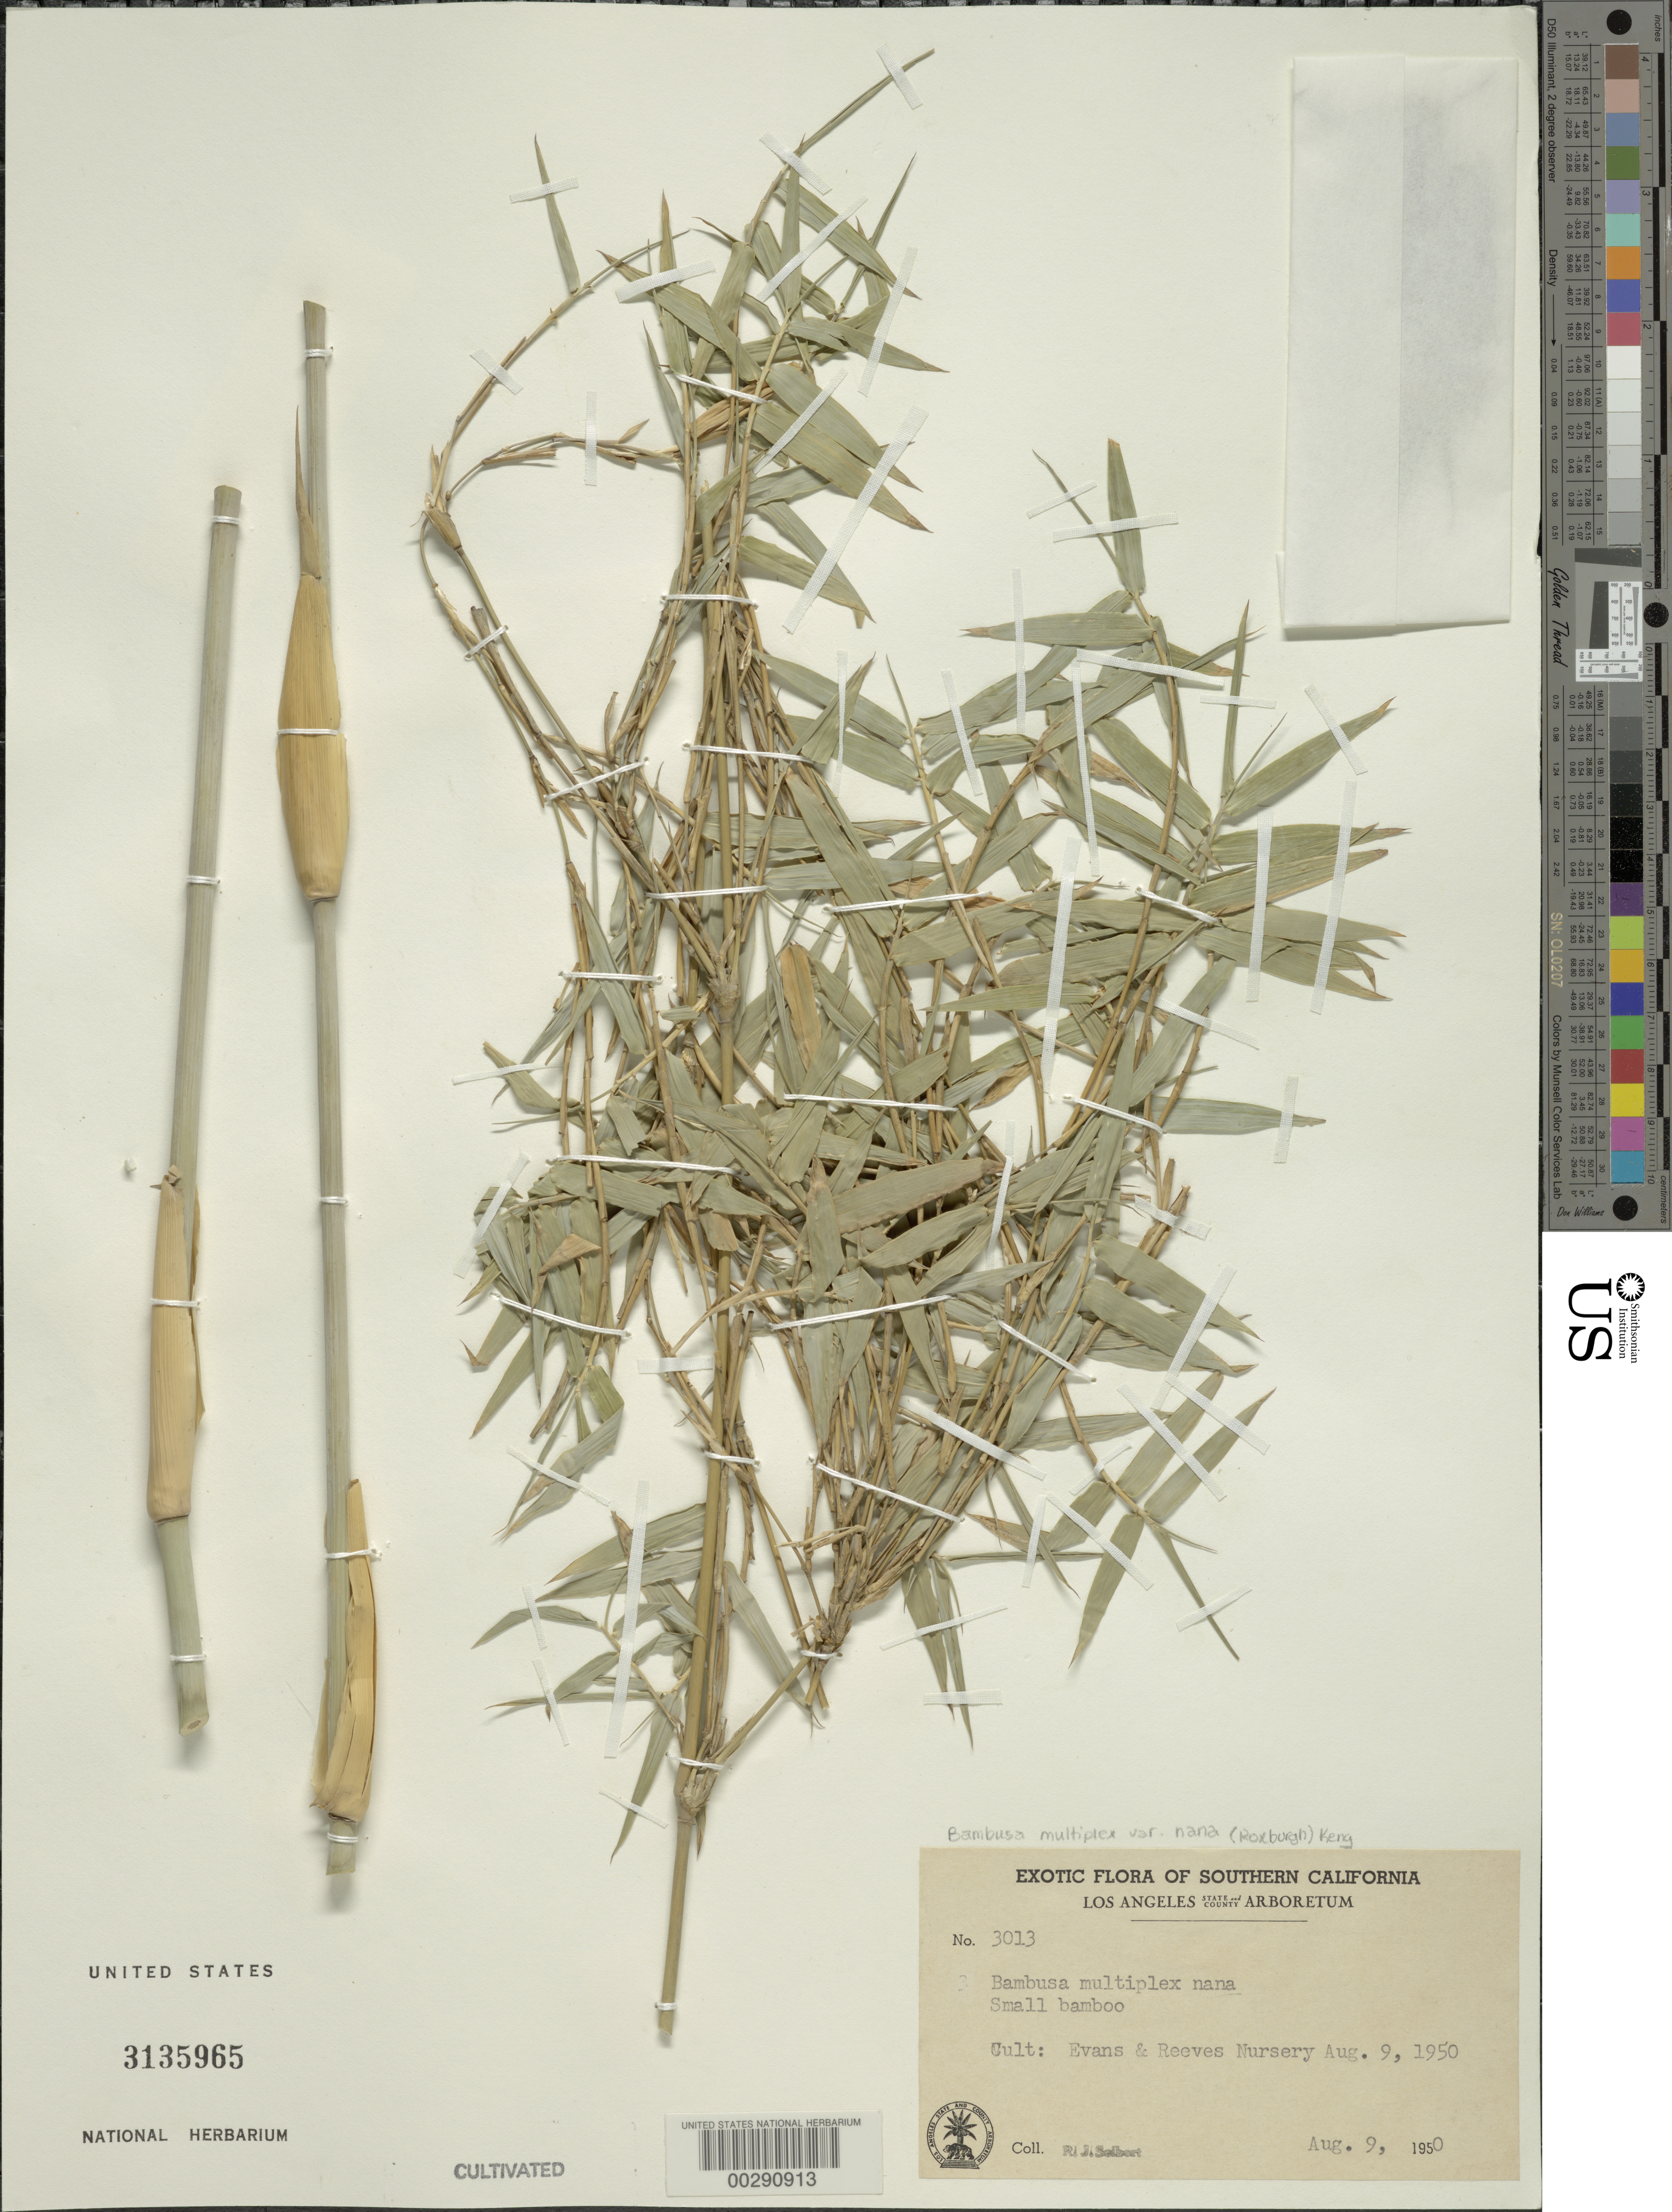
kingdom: Plantae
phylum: Tracheophyta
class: Liliopsida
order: Poales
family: Poaceae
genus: Bambusa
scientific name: Bambusa multiplex var. nana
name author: (Roxb.) Keng f.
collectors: R. J. Seibert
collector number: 3013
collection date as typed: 09 Aug 1950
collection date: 1950-08-09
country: United States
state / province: Florida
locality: Southern Florida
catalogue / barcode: US 3135965